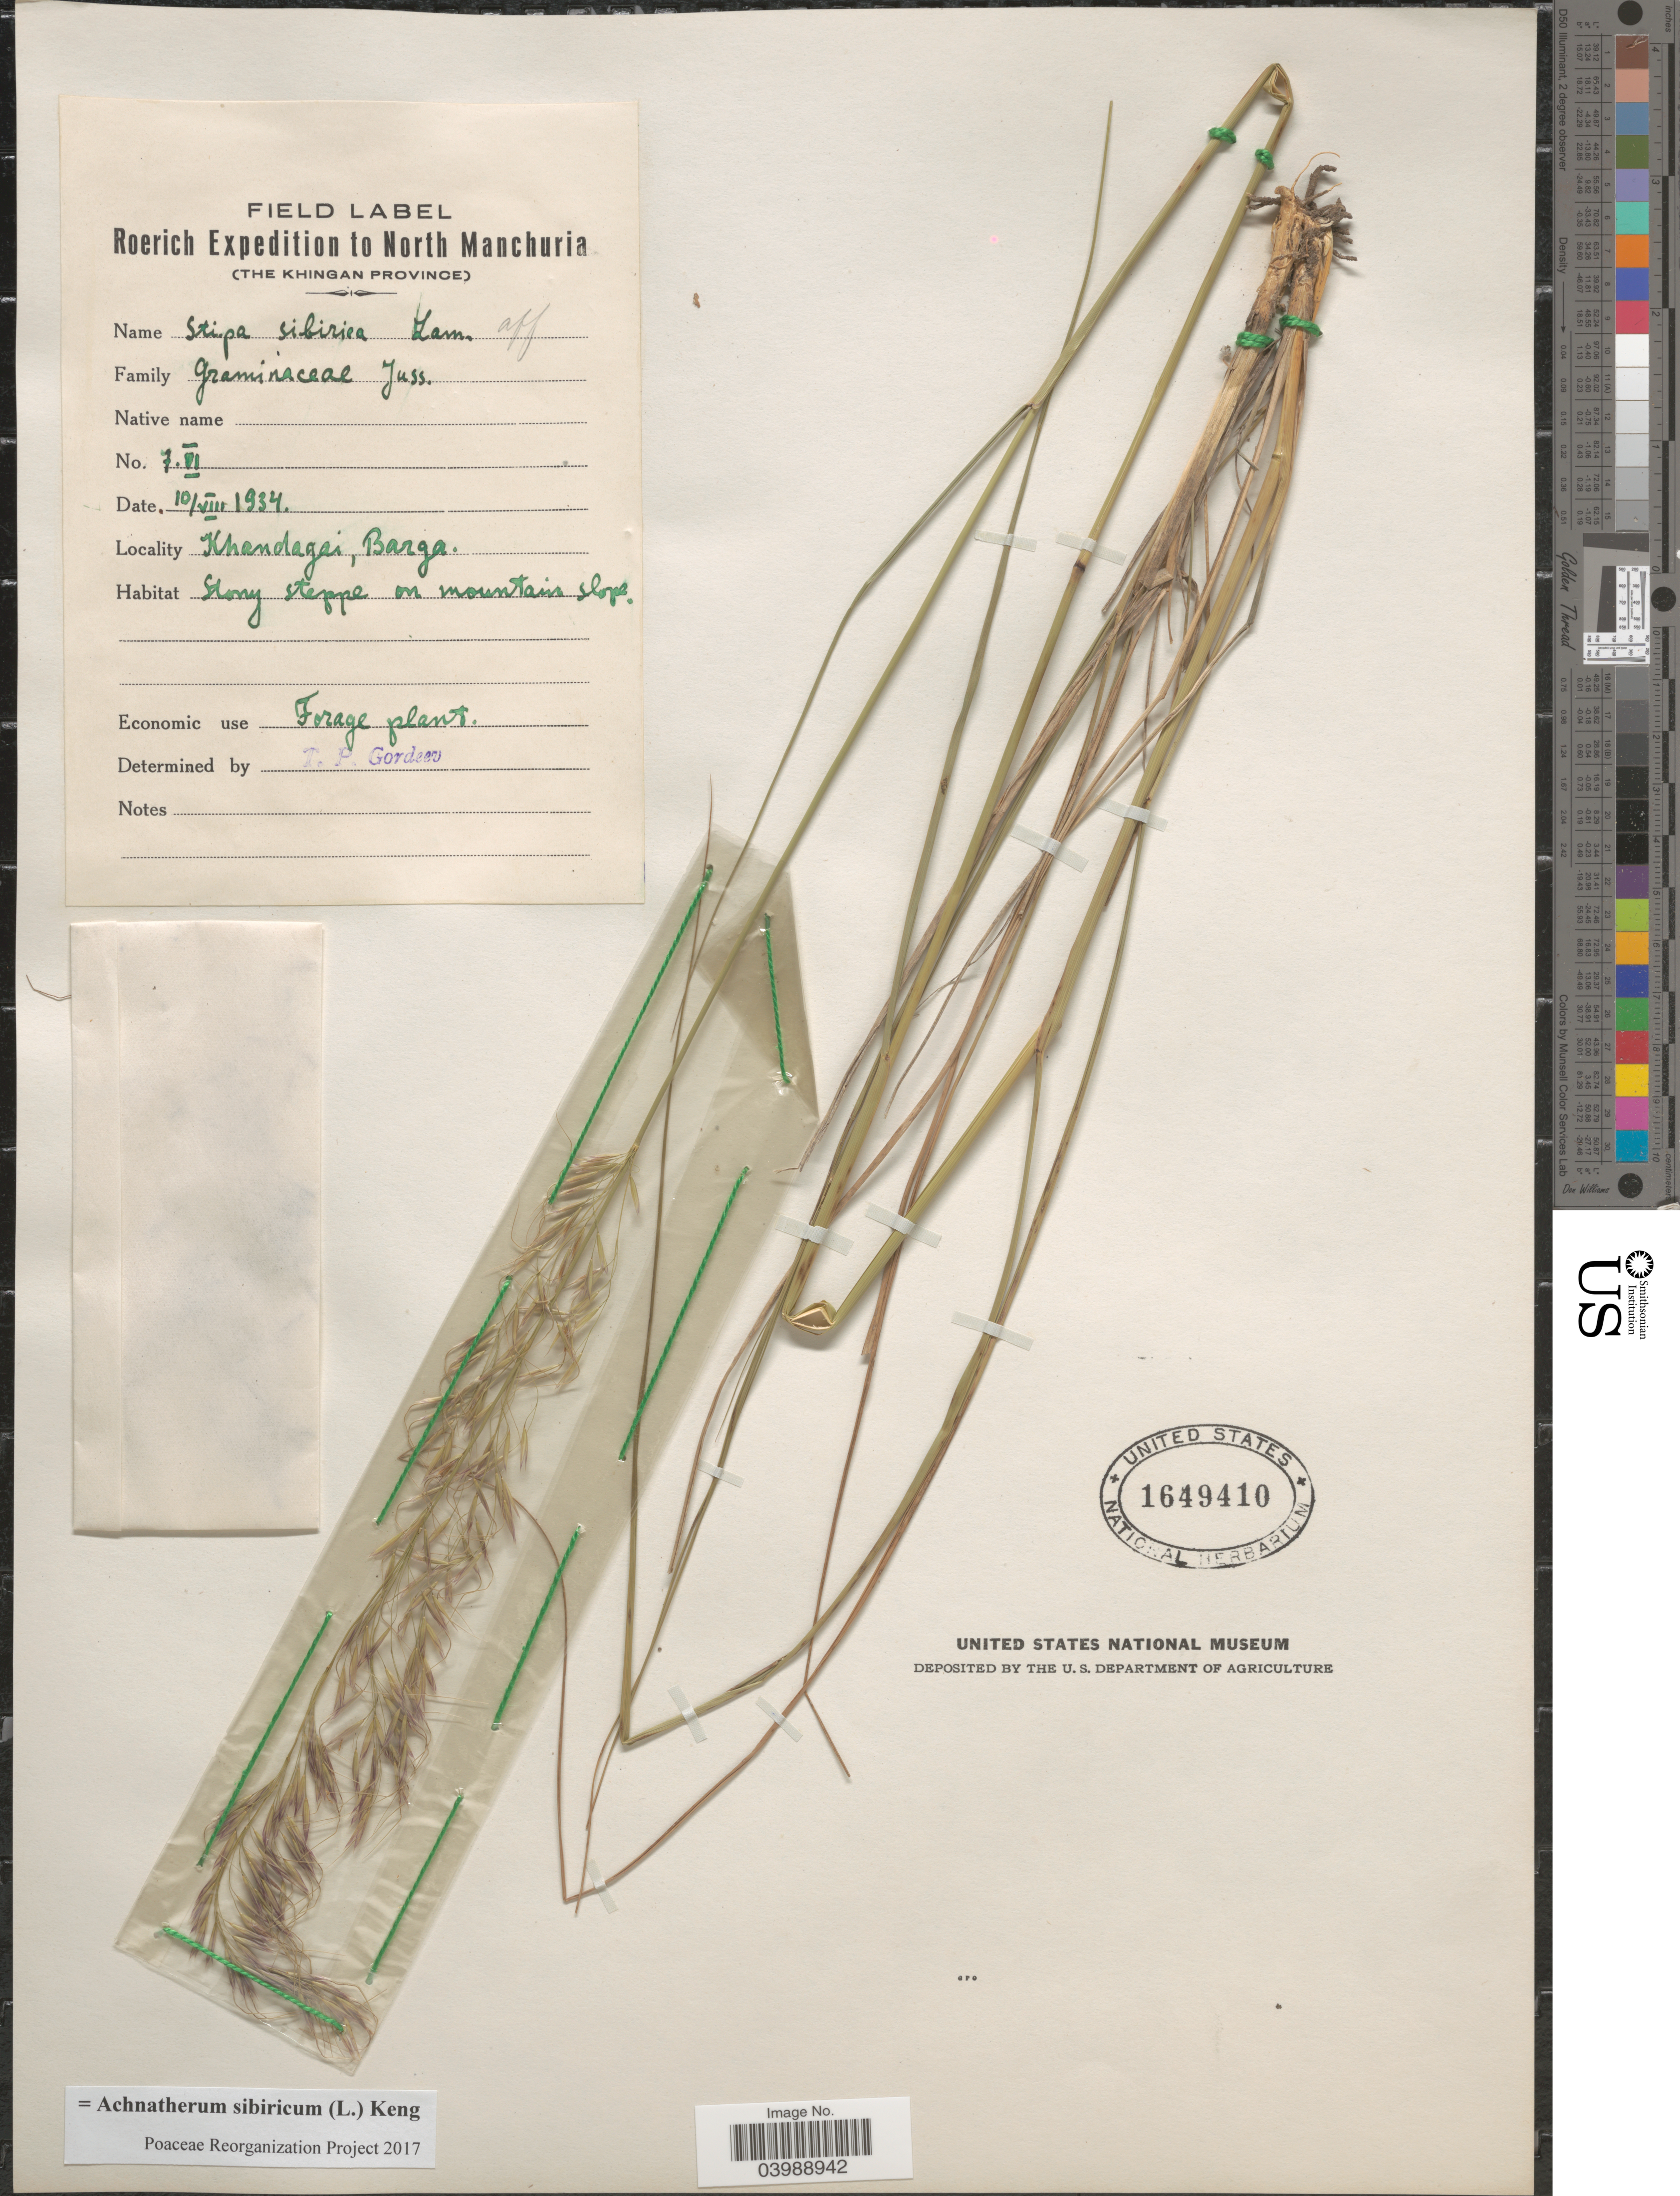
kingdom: Plantae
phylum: Tracheophyta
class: Liliopsida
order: Poales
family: Poaceae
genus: Achnatherum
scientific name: Achnatherum sibiricum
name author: (L.) Keng ex Tzvelev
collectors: Roerich Expedition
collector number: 7 VI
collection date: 1934-08-10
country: China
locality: North Manchuria (The Kingan Province). Khandagai, Barga.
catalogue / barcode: US 1649410